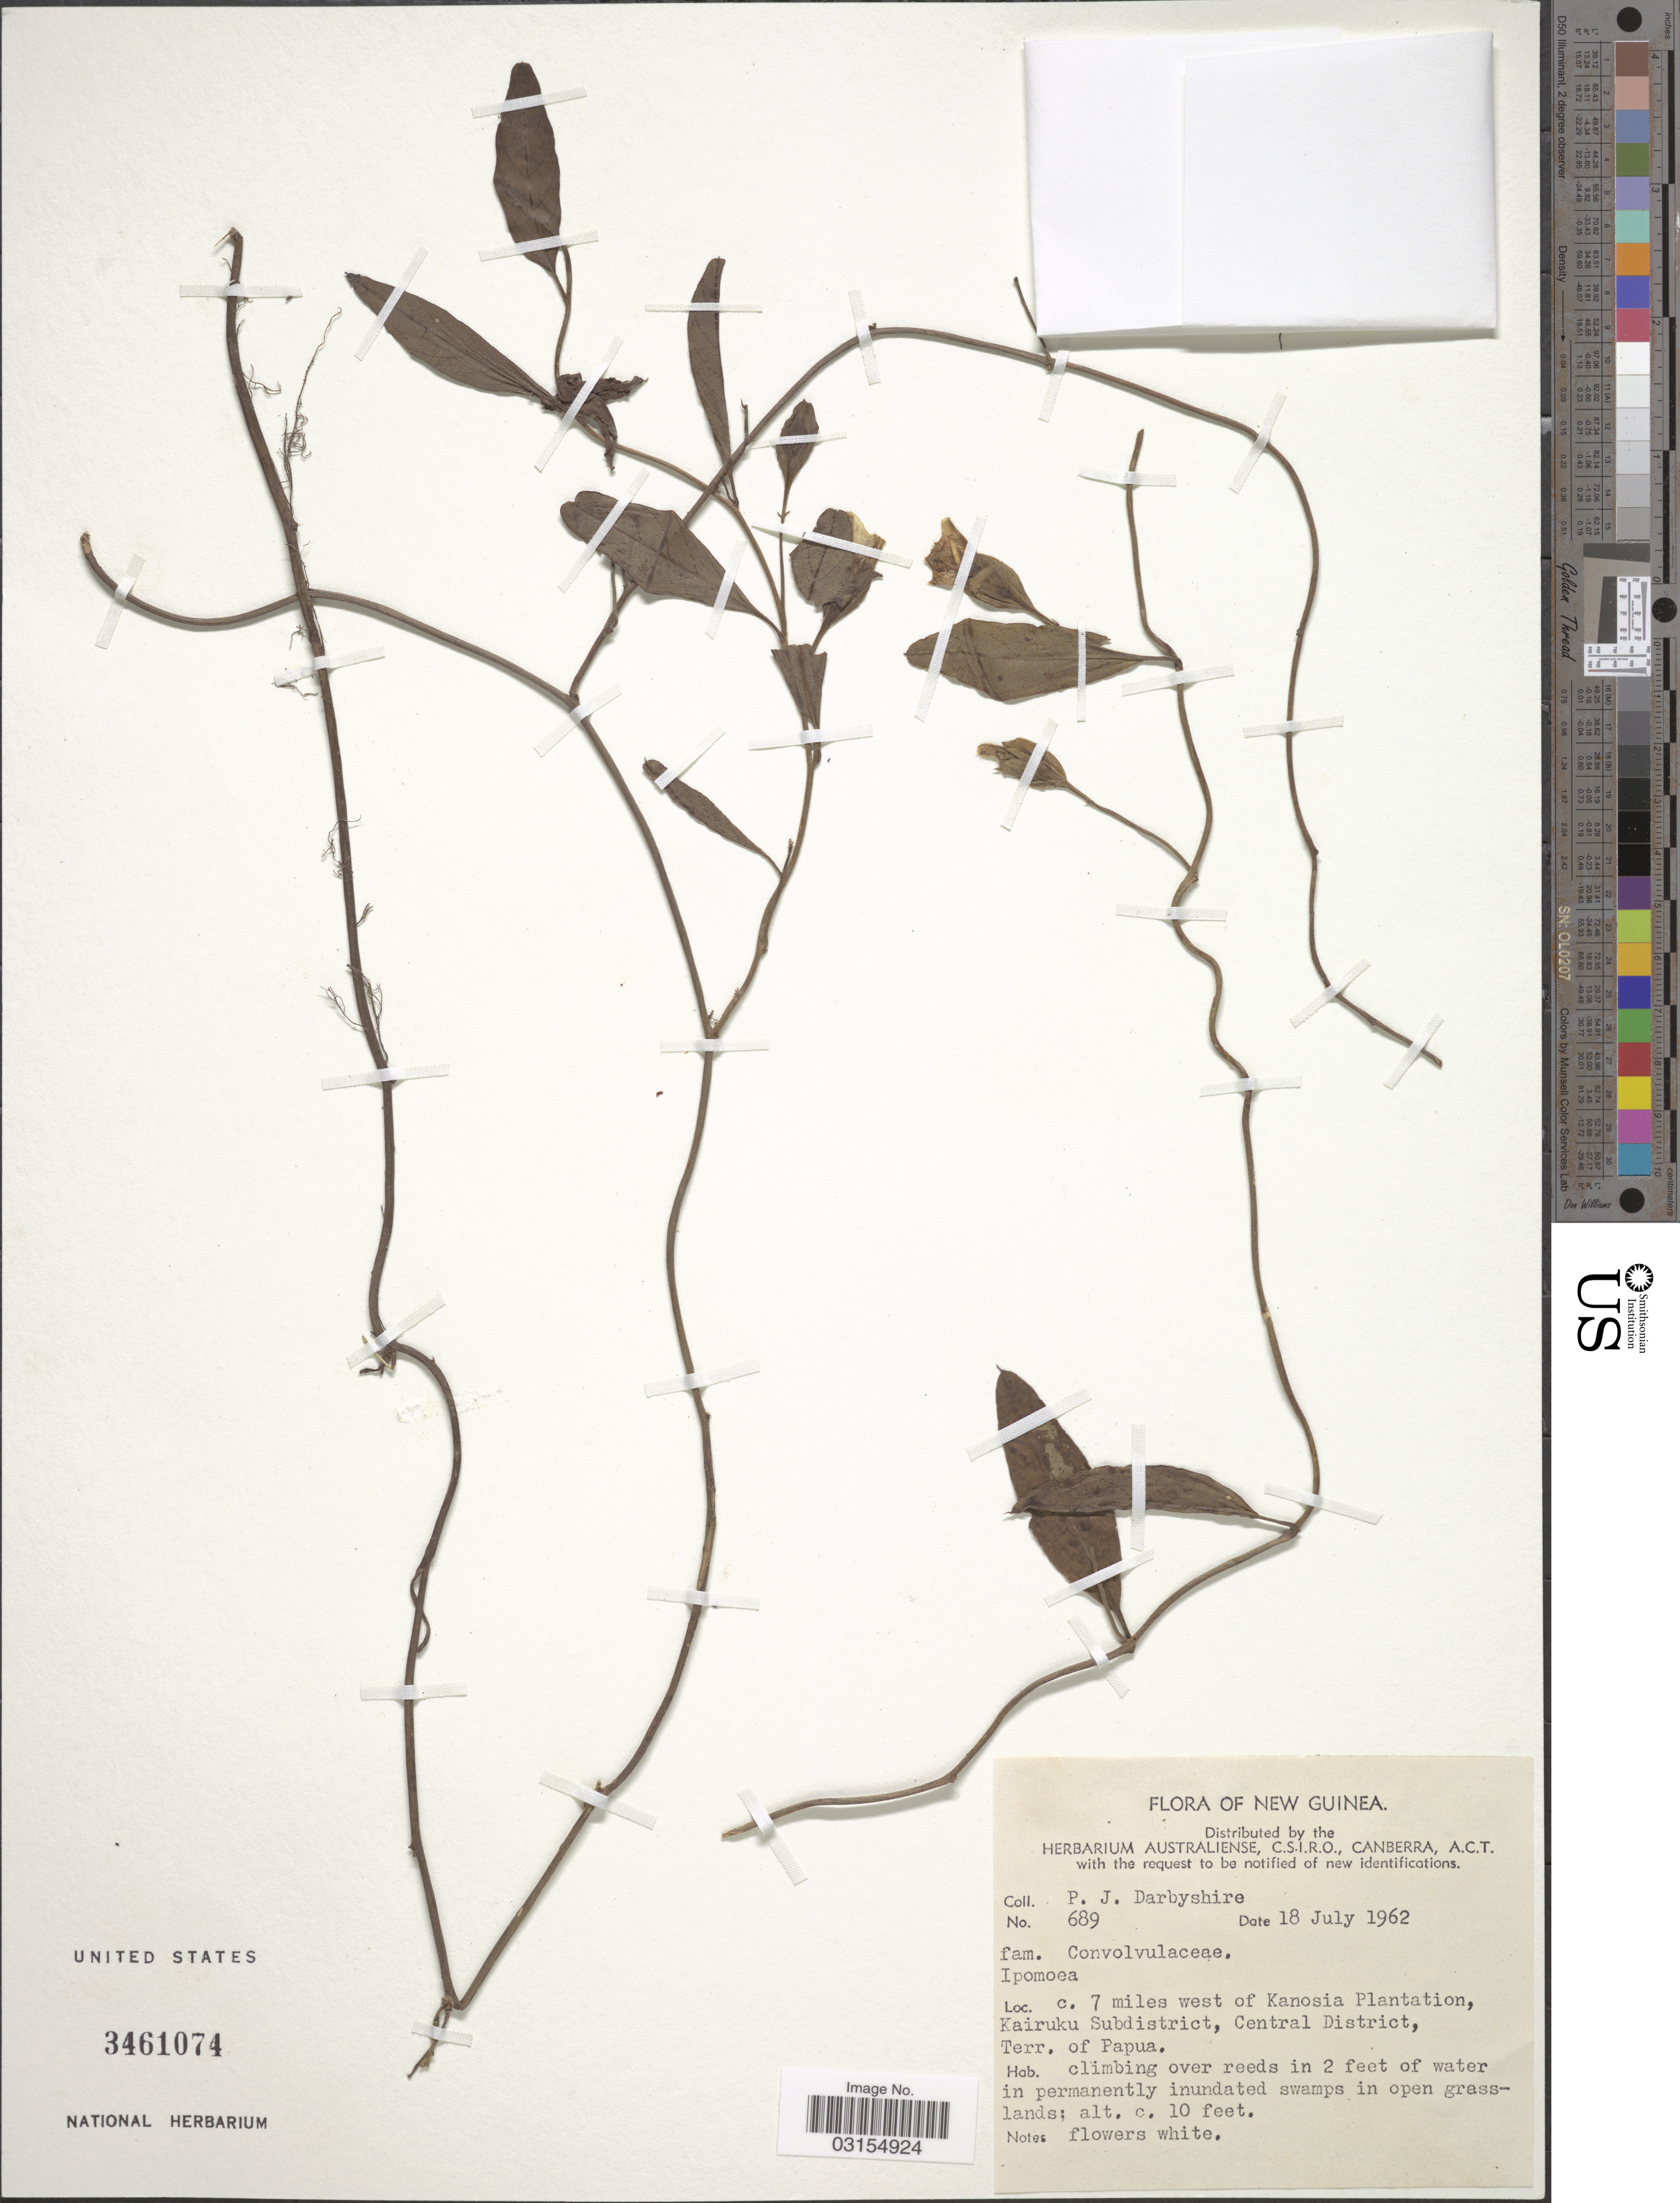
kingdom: Plantae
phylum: Tracheophyta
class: Magnoliopsida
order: Solanales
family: Convolvulaceae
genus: Ipomoea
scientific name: Ipomoea sp.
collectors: P. Darbyshire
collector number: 689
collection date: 1962-07-18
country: Papua New Guinea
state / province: Central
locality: New Guinea. C. 7 miles west of Kanosia Plantation, Kairuku Subdistrict, Central District, Terr. of Papua.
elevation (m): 3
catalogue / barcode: US 3461074